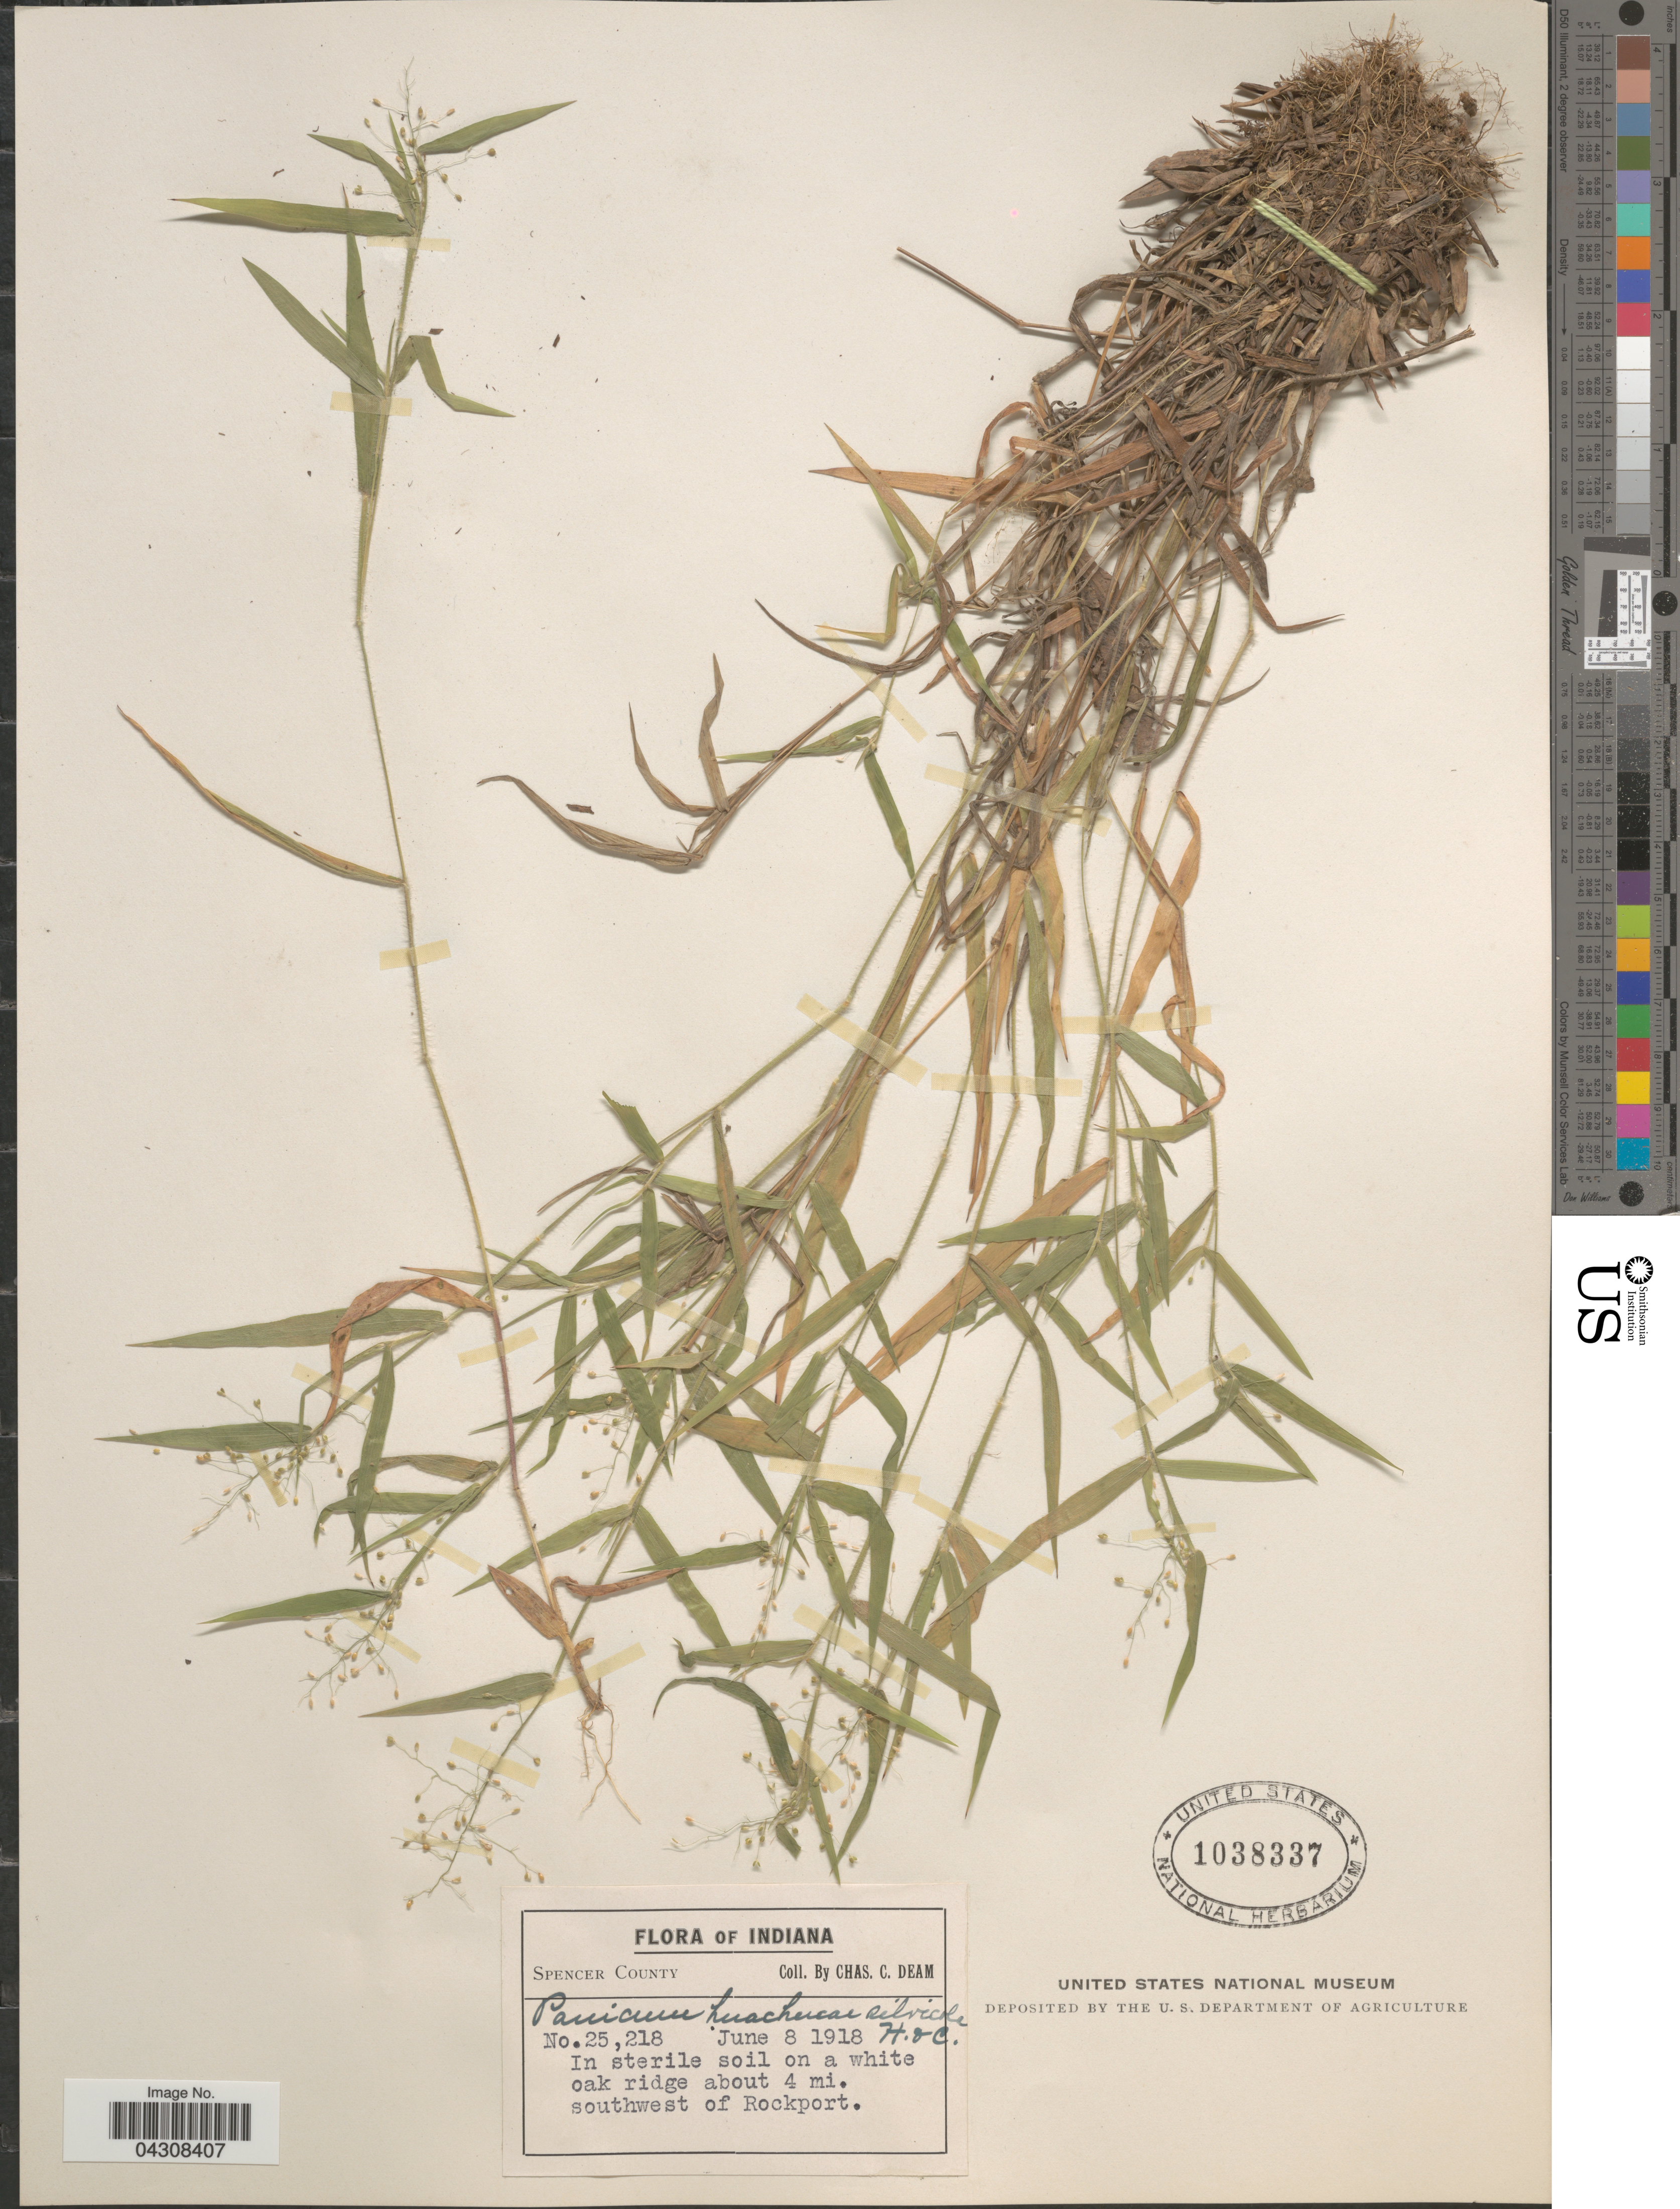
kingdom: Plantae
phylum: Tracheophyta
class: Liliopsida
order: Poales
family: Poaceae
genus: Dichanthelium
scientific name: Dichanthelium acuminatum var. acuminatum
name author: (Sw.) Gould & C.A. Clark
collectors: C. C. Deam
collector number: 25218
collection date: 1918-06-08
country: United States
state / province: Indiana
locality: Spencer County. In sterile soil on a white oak ridge about 4 mi. southwest of Rockport.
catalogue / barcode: US 1038337